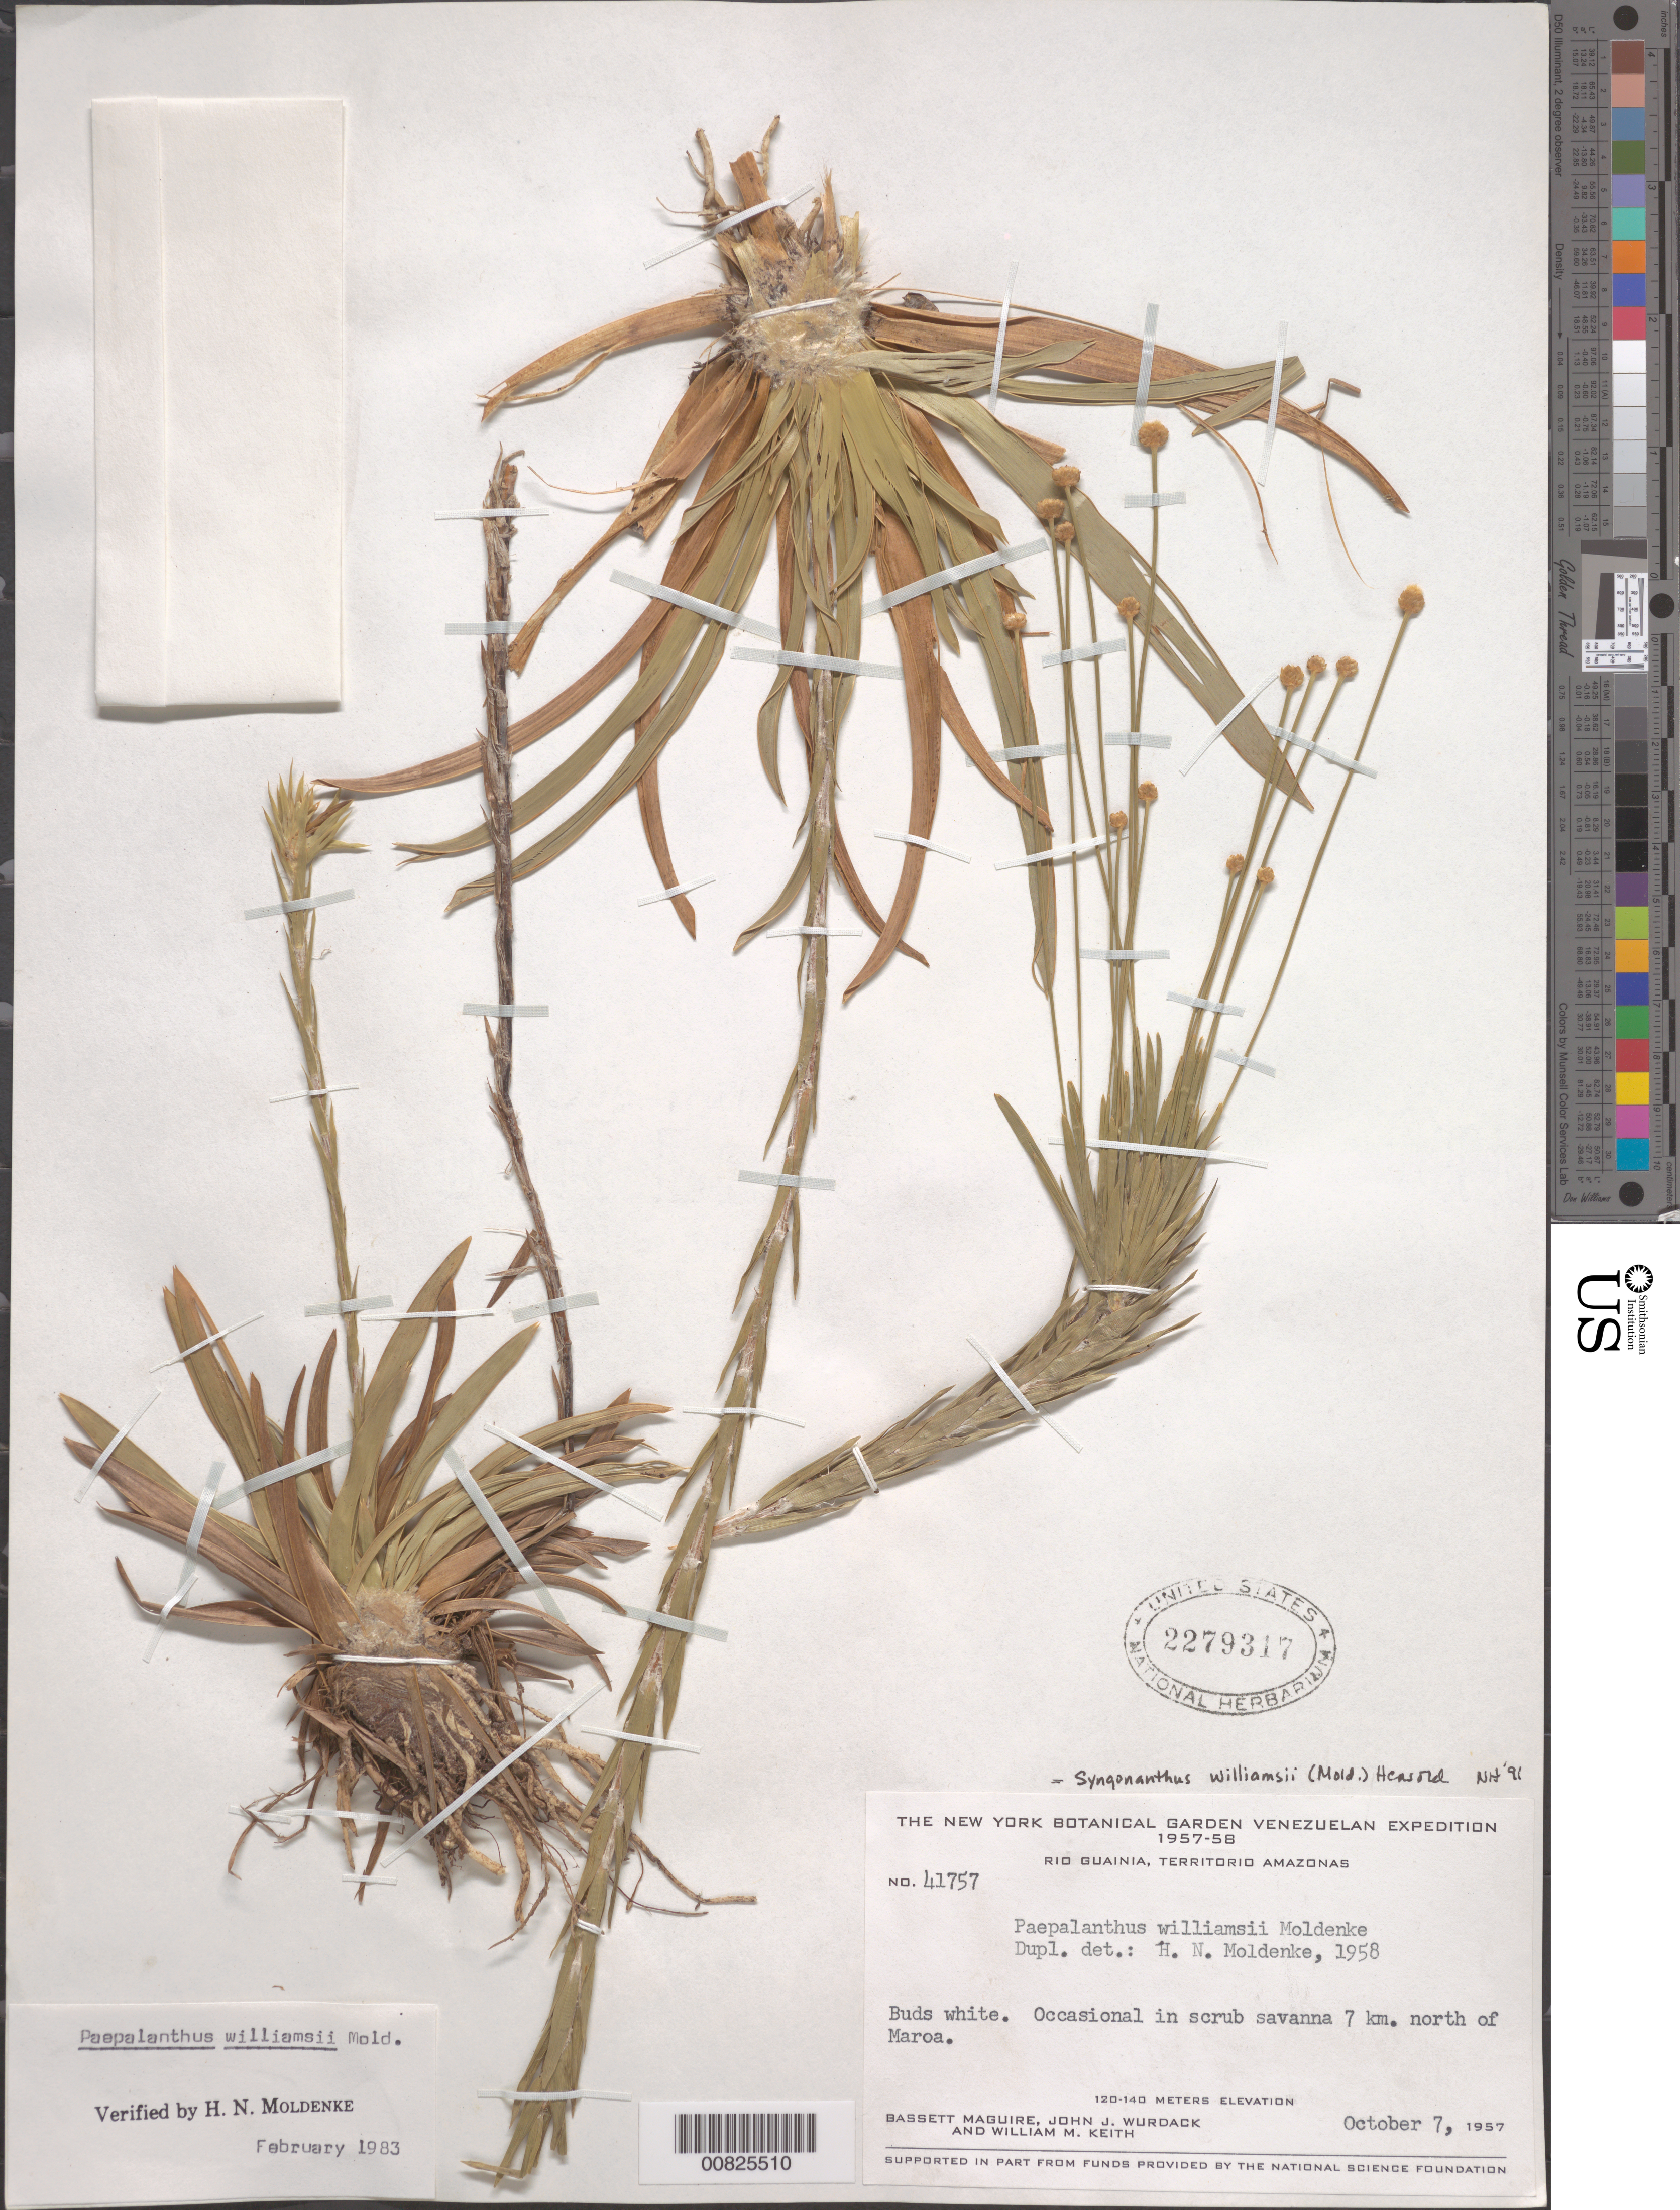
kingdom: Plantae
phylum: Tracheophyta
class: Liliopsida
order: Poales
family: Eriocaulaceae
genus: Syngonanthus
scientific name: Syngonanthus williamsii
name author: (Moldenke) Hensold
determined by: Moldenke, H. N.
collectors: B. Maguire, J. J. Wurdack & W. Keith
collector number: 41757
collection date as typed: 7-Oct-57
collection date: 1957-10-07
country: Venezuela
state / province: Amazonas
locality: Río Guainía, 7 km N of Maroa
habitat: Scrub savanna.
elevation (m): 120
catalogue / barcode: US 2279317